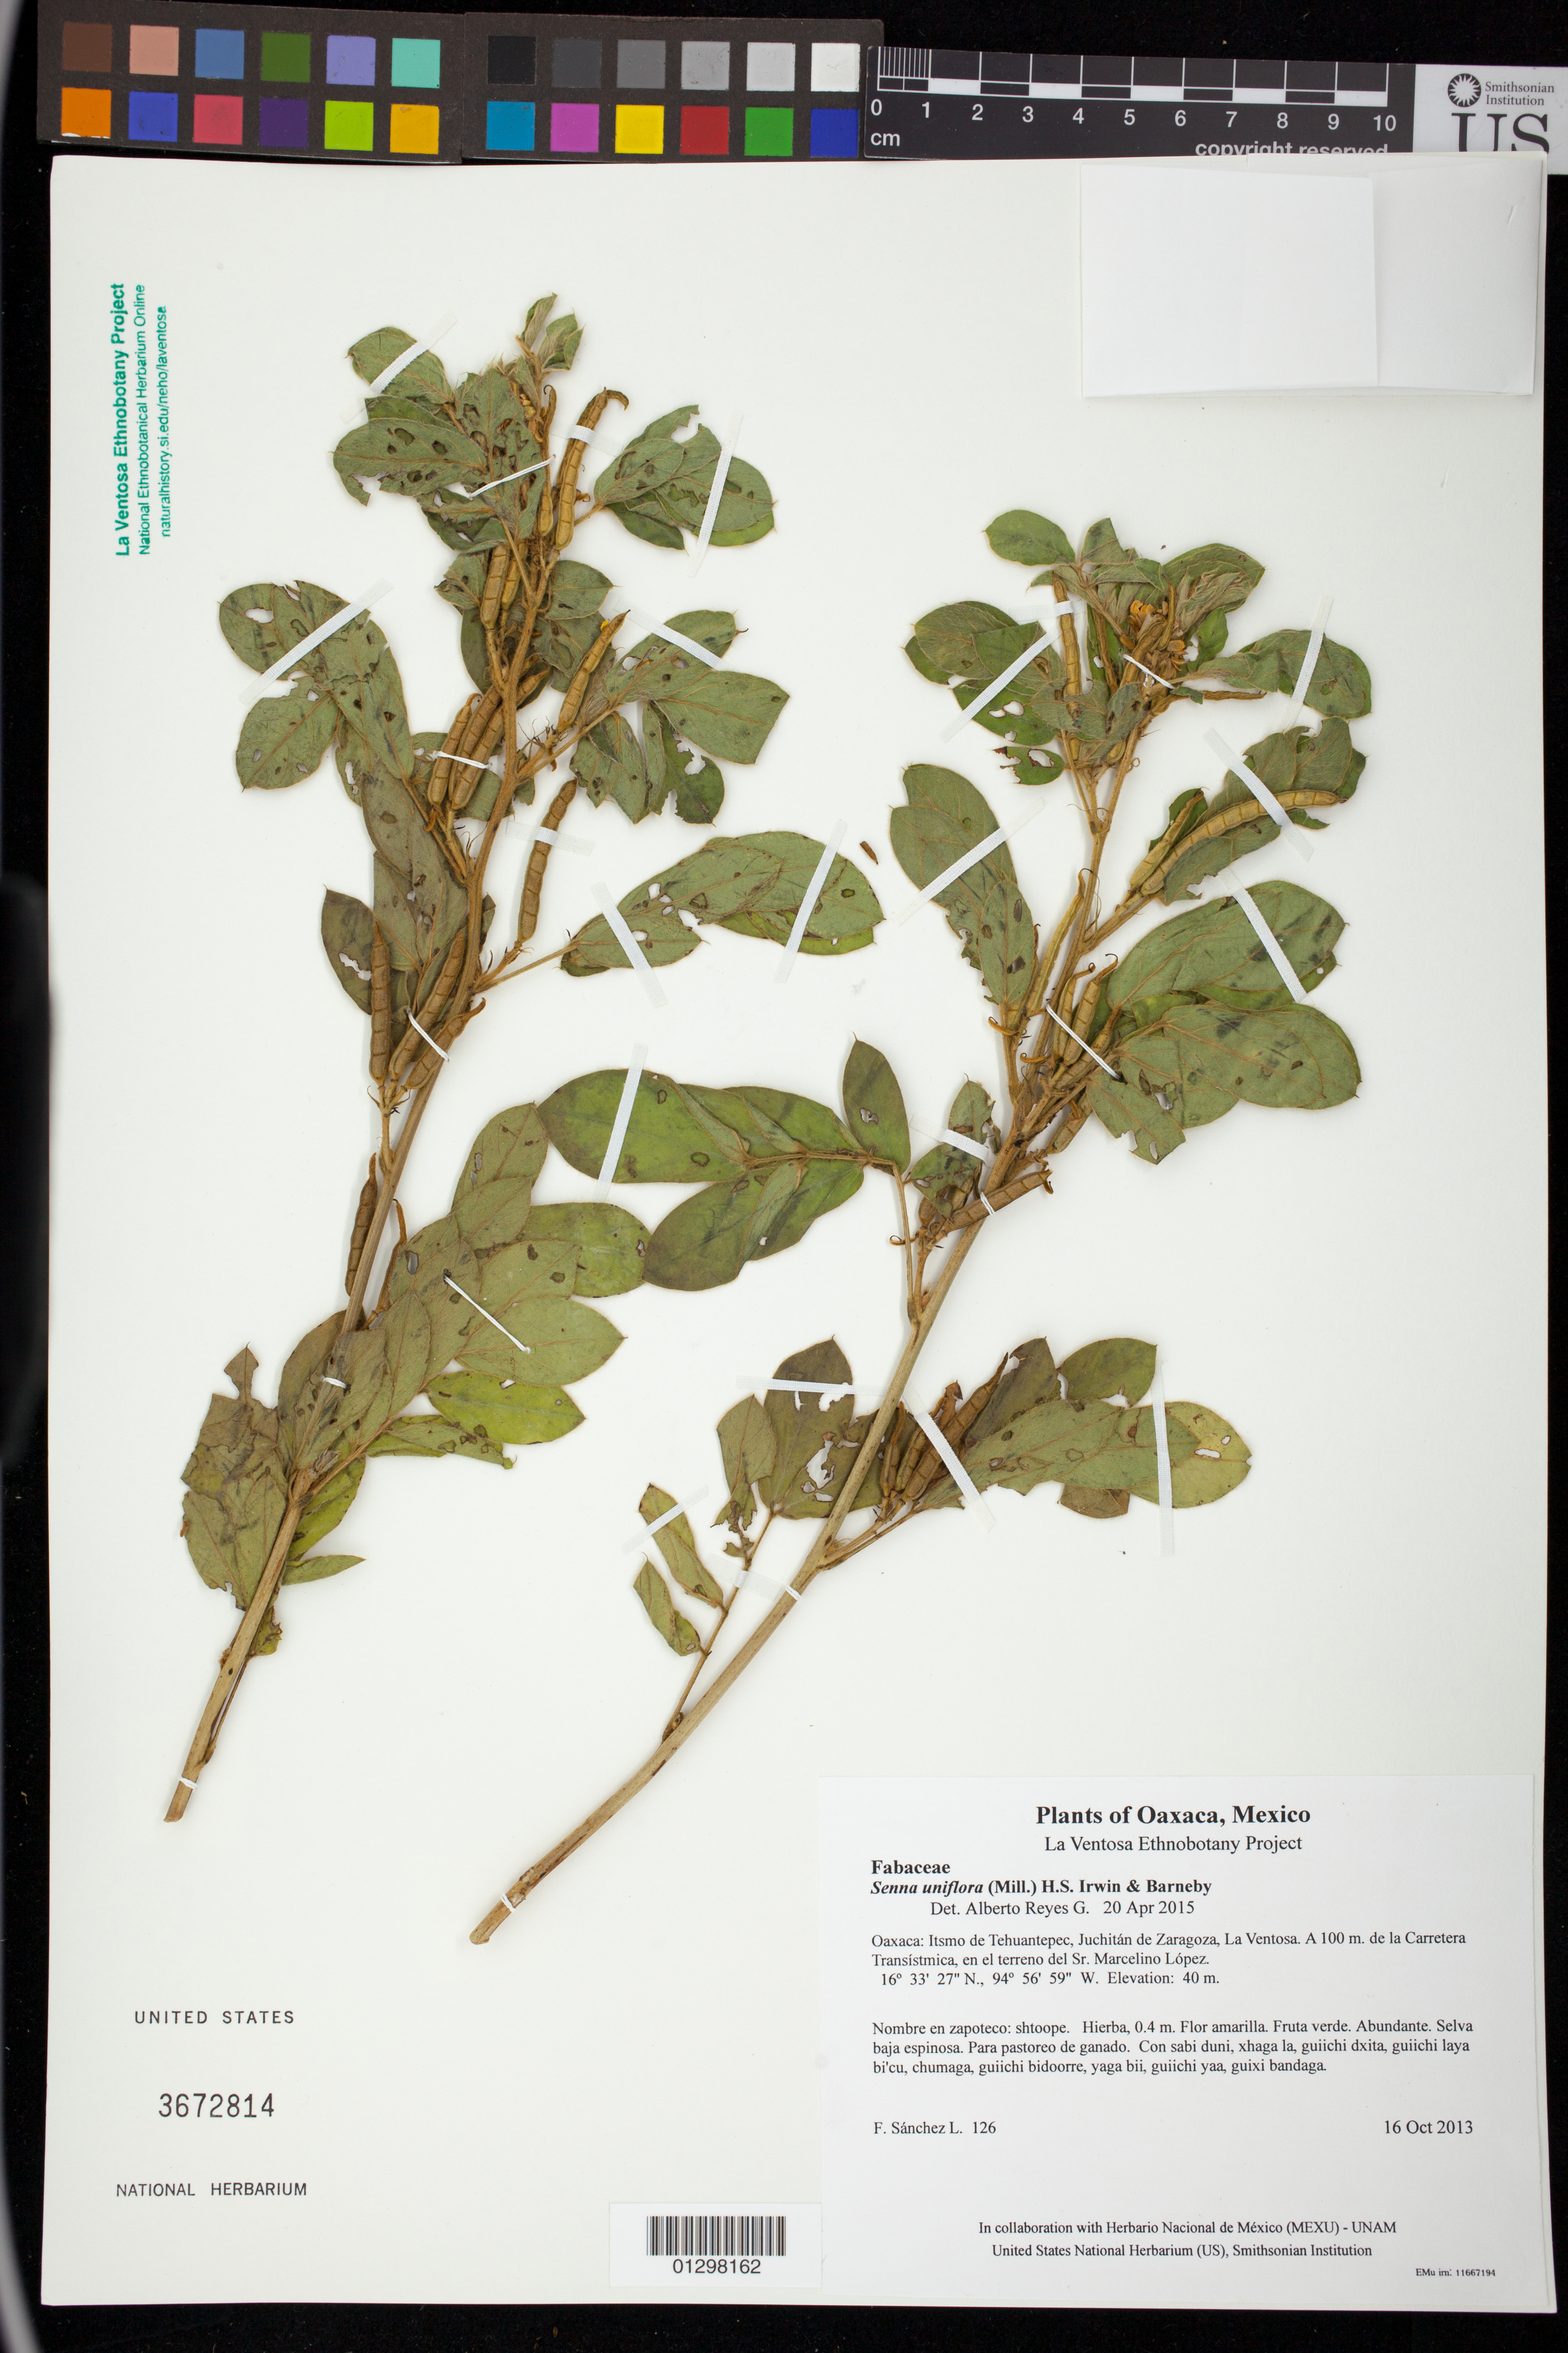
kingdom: Plantae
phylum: Tracheophyta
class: Magnoliopsida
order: Fabales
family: Fabaceae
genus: Senna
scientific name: Senna uniflora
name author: (Mill.) H.S. Irwin & Barneby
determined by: Reyes García, A.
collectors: F. Sánchez L.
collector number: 126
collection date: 2013-10-16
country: Mexico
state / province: Oaxaca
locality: Itsmo de Tehuantepec, Juchitán de Zaragoza, La Ventosa. A 100 m. de la Carretera Transístmica, en el terreno del Sr. Marcelino López.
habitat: Selva baja espinosa. Para pastoreo de ganado.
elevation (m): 40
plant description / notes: JEBOT, MEXU, SERO, US; Guixi bandaga. 0.4 m. Guie' naguchi. Cuaananaxhi naga'. Stale.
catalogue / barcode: US 3672814